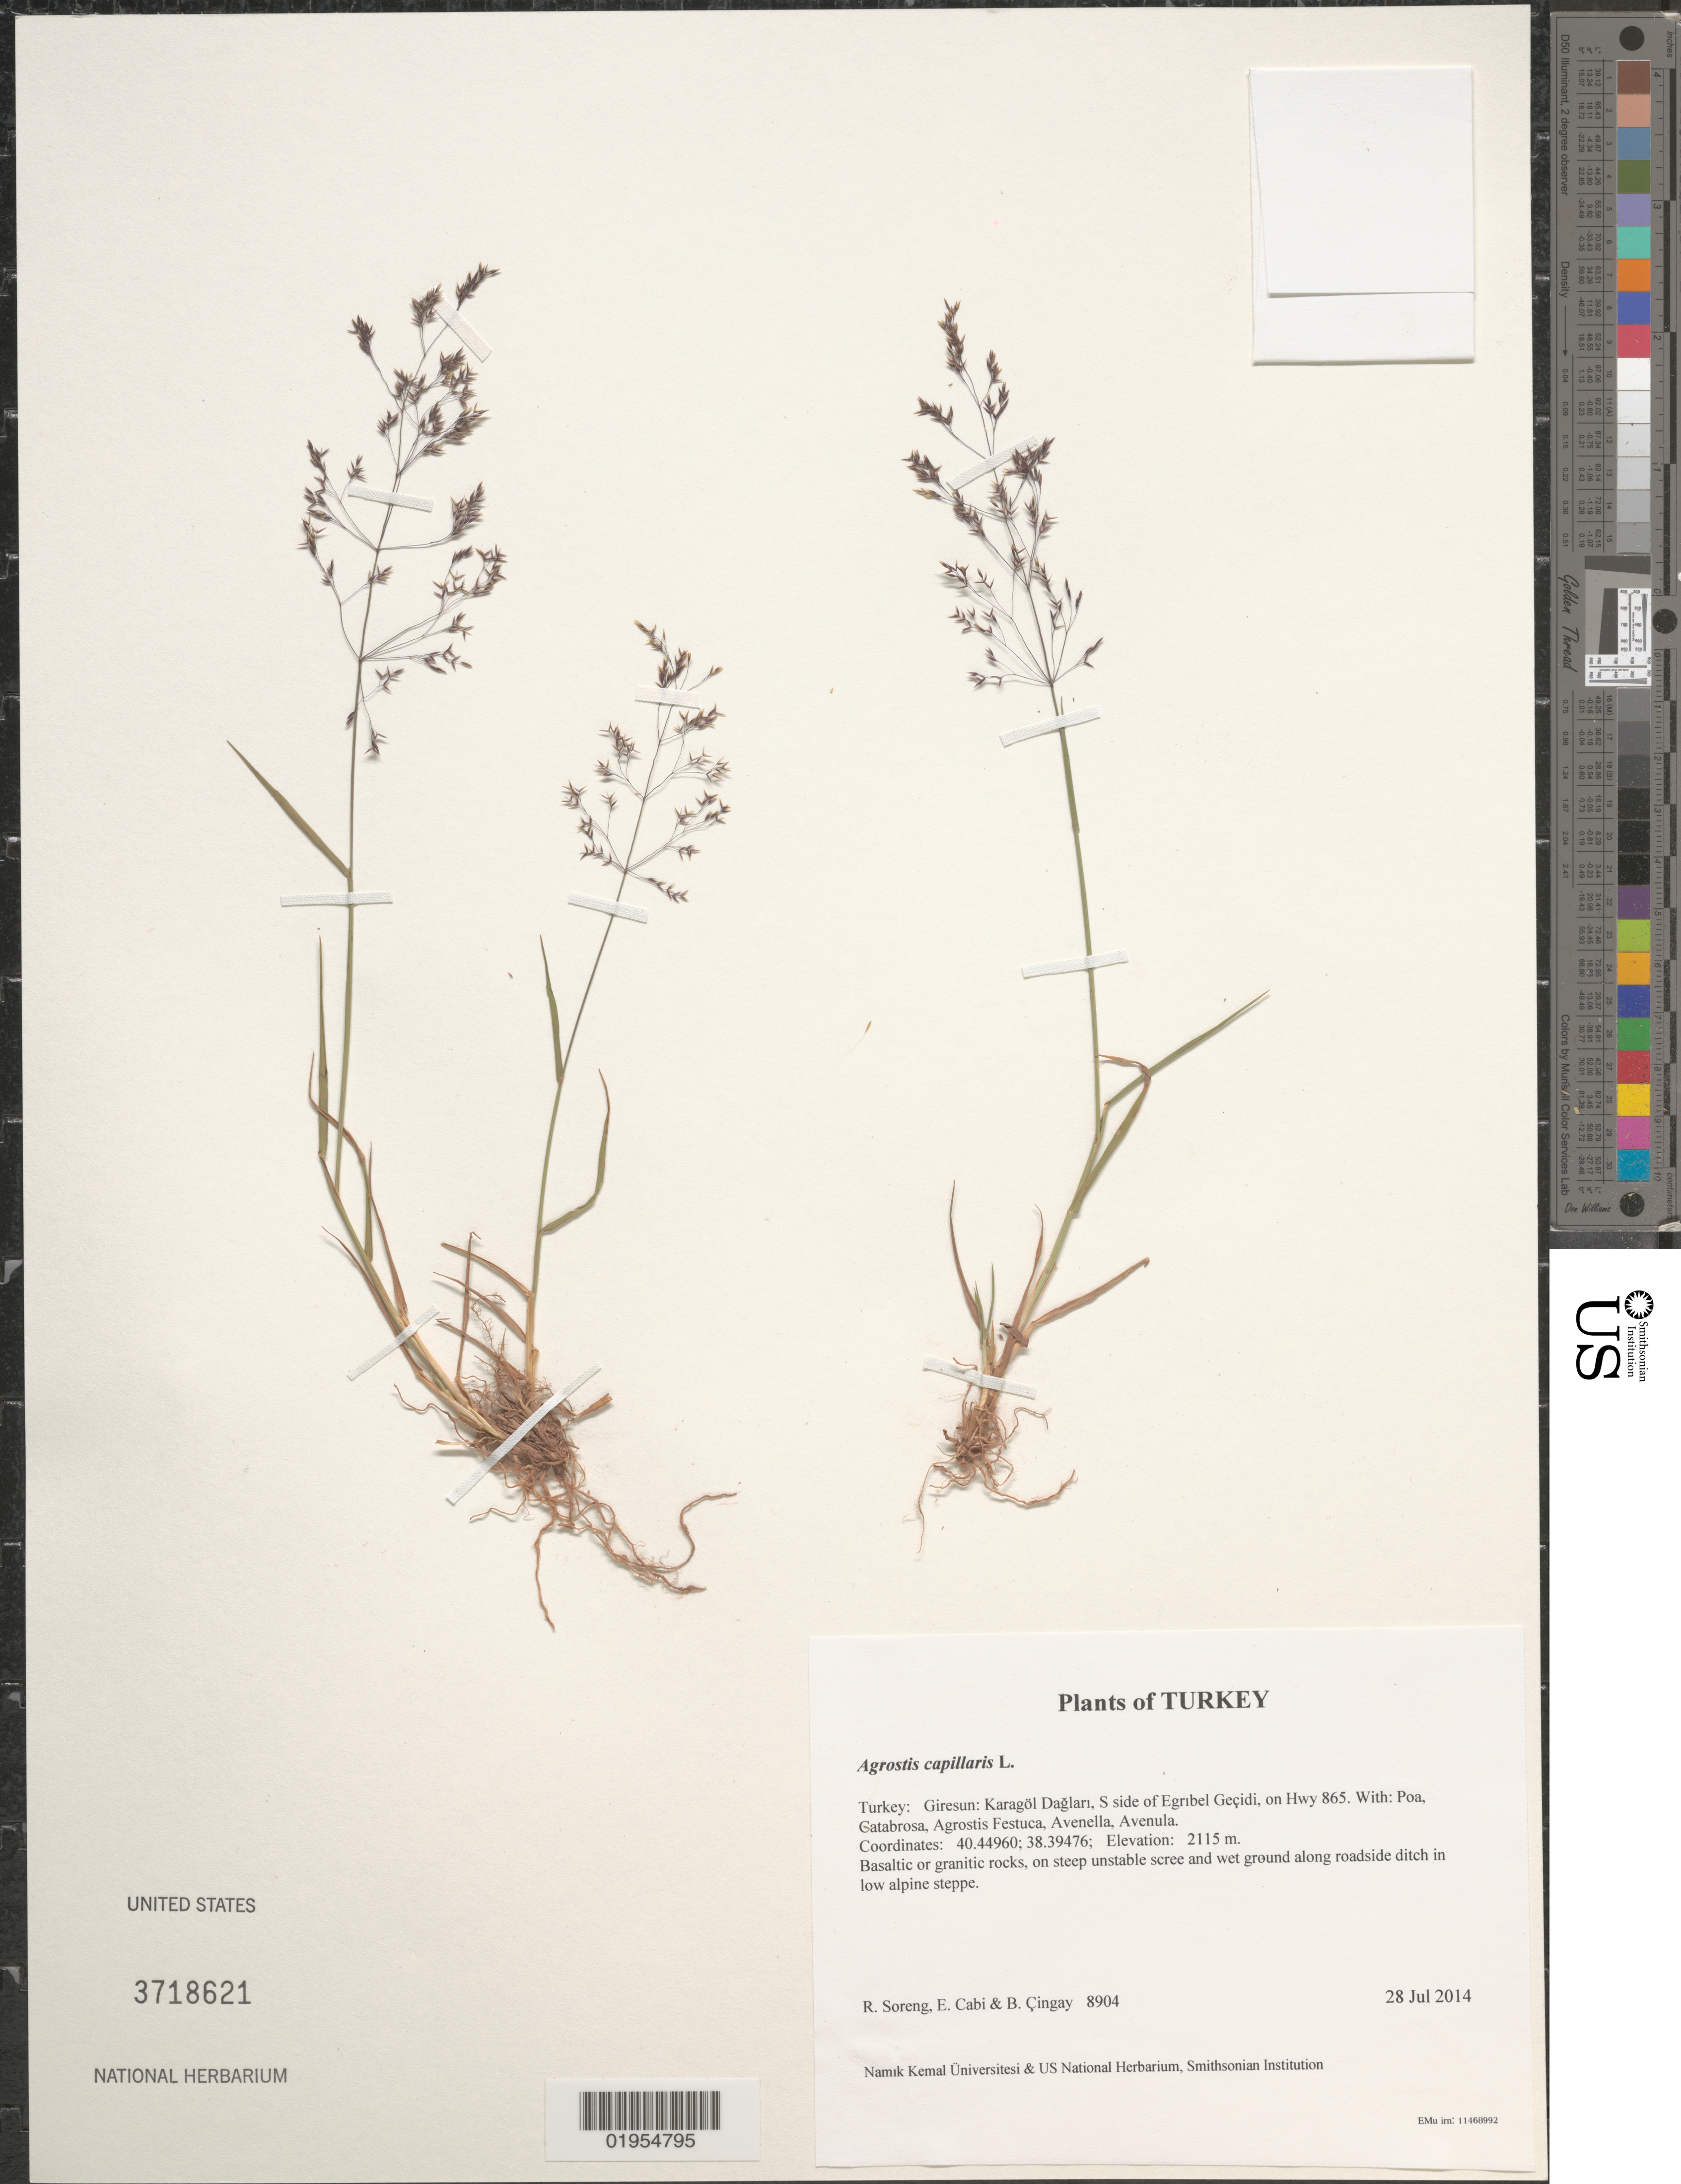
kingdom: Plantae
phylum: Tracheophyta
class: Liliopsida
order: Poales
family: Poaceae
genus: Agrostis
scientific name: Agrostis capillaris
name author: L.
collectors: R. J. Soreng, E. Cabi & B. Çıngay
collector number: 8904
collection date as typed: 28 Jul 2014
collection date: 2014-07-28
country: Turkey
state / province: Giresun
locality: Karagol Daglari, S side of Egribel Pass, on Hwy 865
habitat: Basaltic or granitic rocks, on steep unstable scree and wet ground along roadside ditch in low alpine steppe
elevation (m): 2115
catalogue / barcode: US 3718621